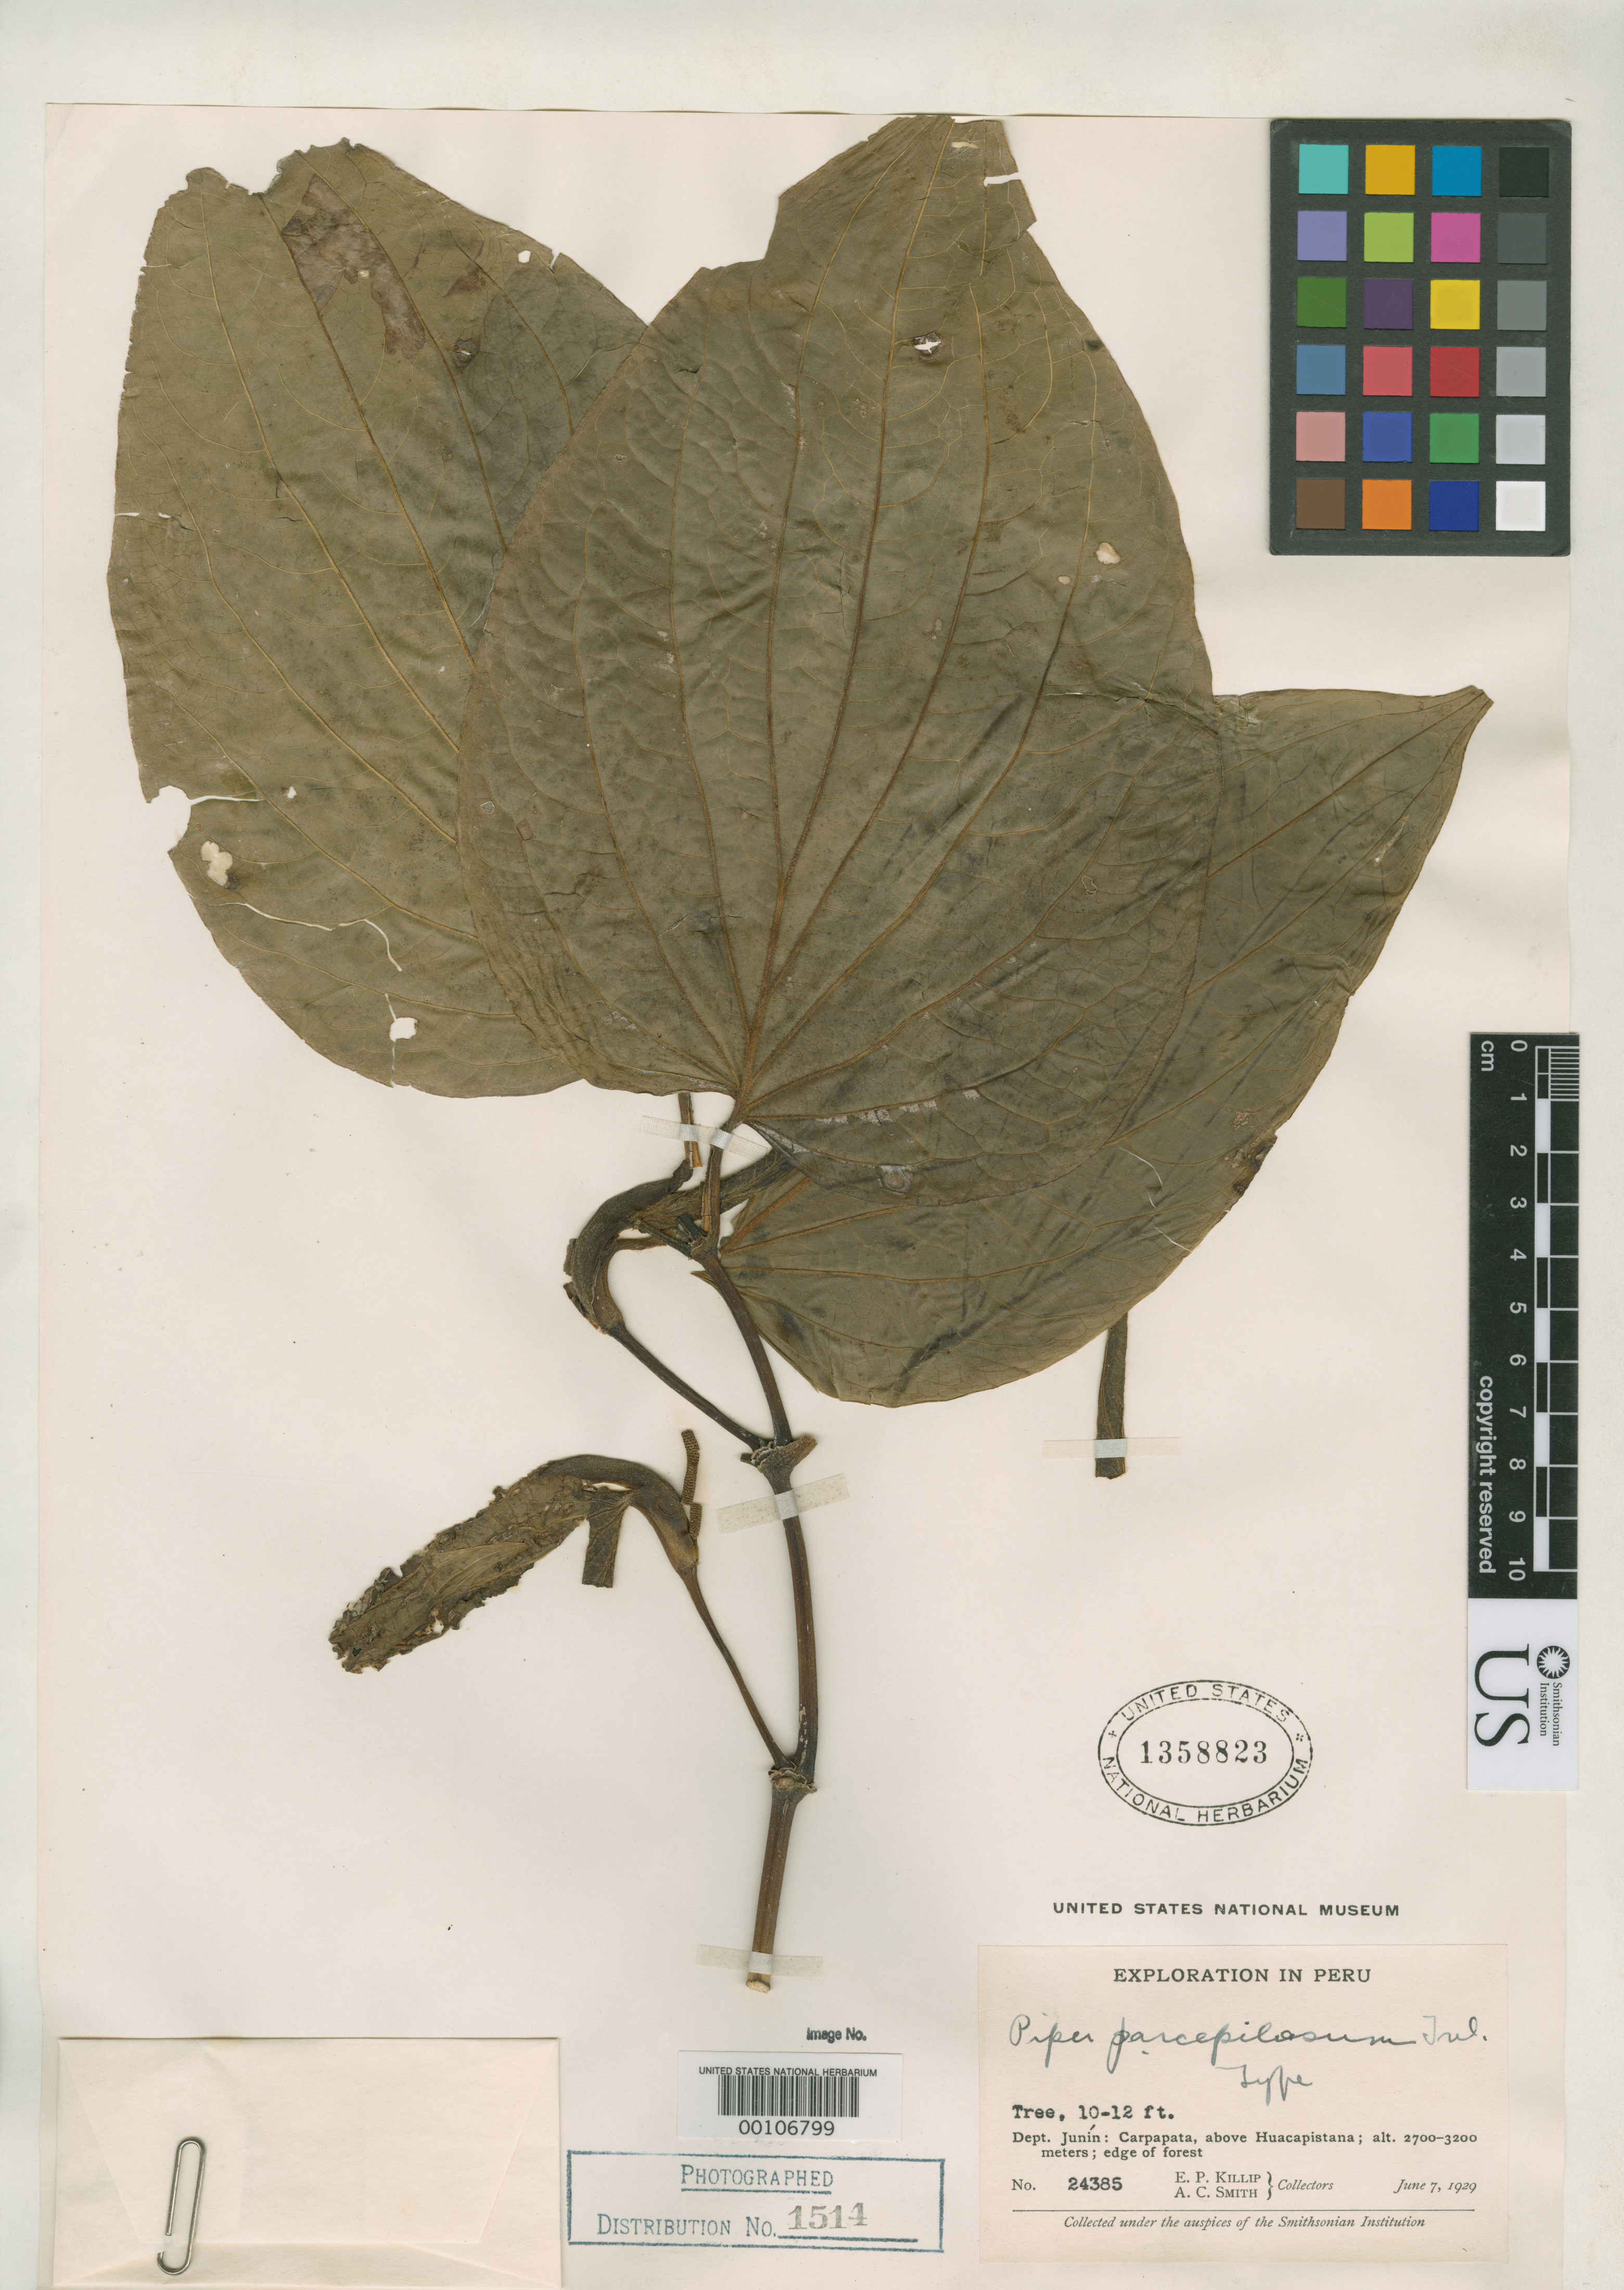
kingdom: Plantae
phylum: Tracheophyta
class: Magnoliopsida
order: Piperales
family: Piperaceae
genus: Piper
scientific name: Piper parcepilosum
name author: Trel. in J.F. Macbr.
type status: Holotype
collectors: E. P. Killip & A. C. Smith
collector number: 24385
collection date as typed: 07 Jun 1929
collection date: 1929-06-07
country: Peru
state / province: Junín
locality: Carpapata, above Huacapistana.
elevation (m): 2700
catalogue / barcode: US 1358823